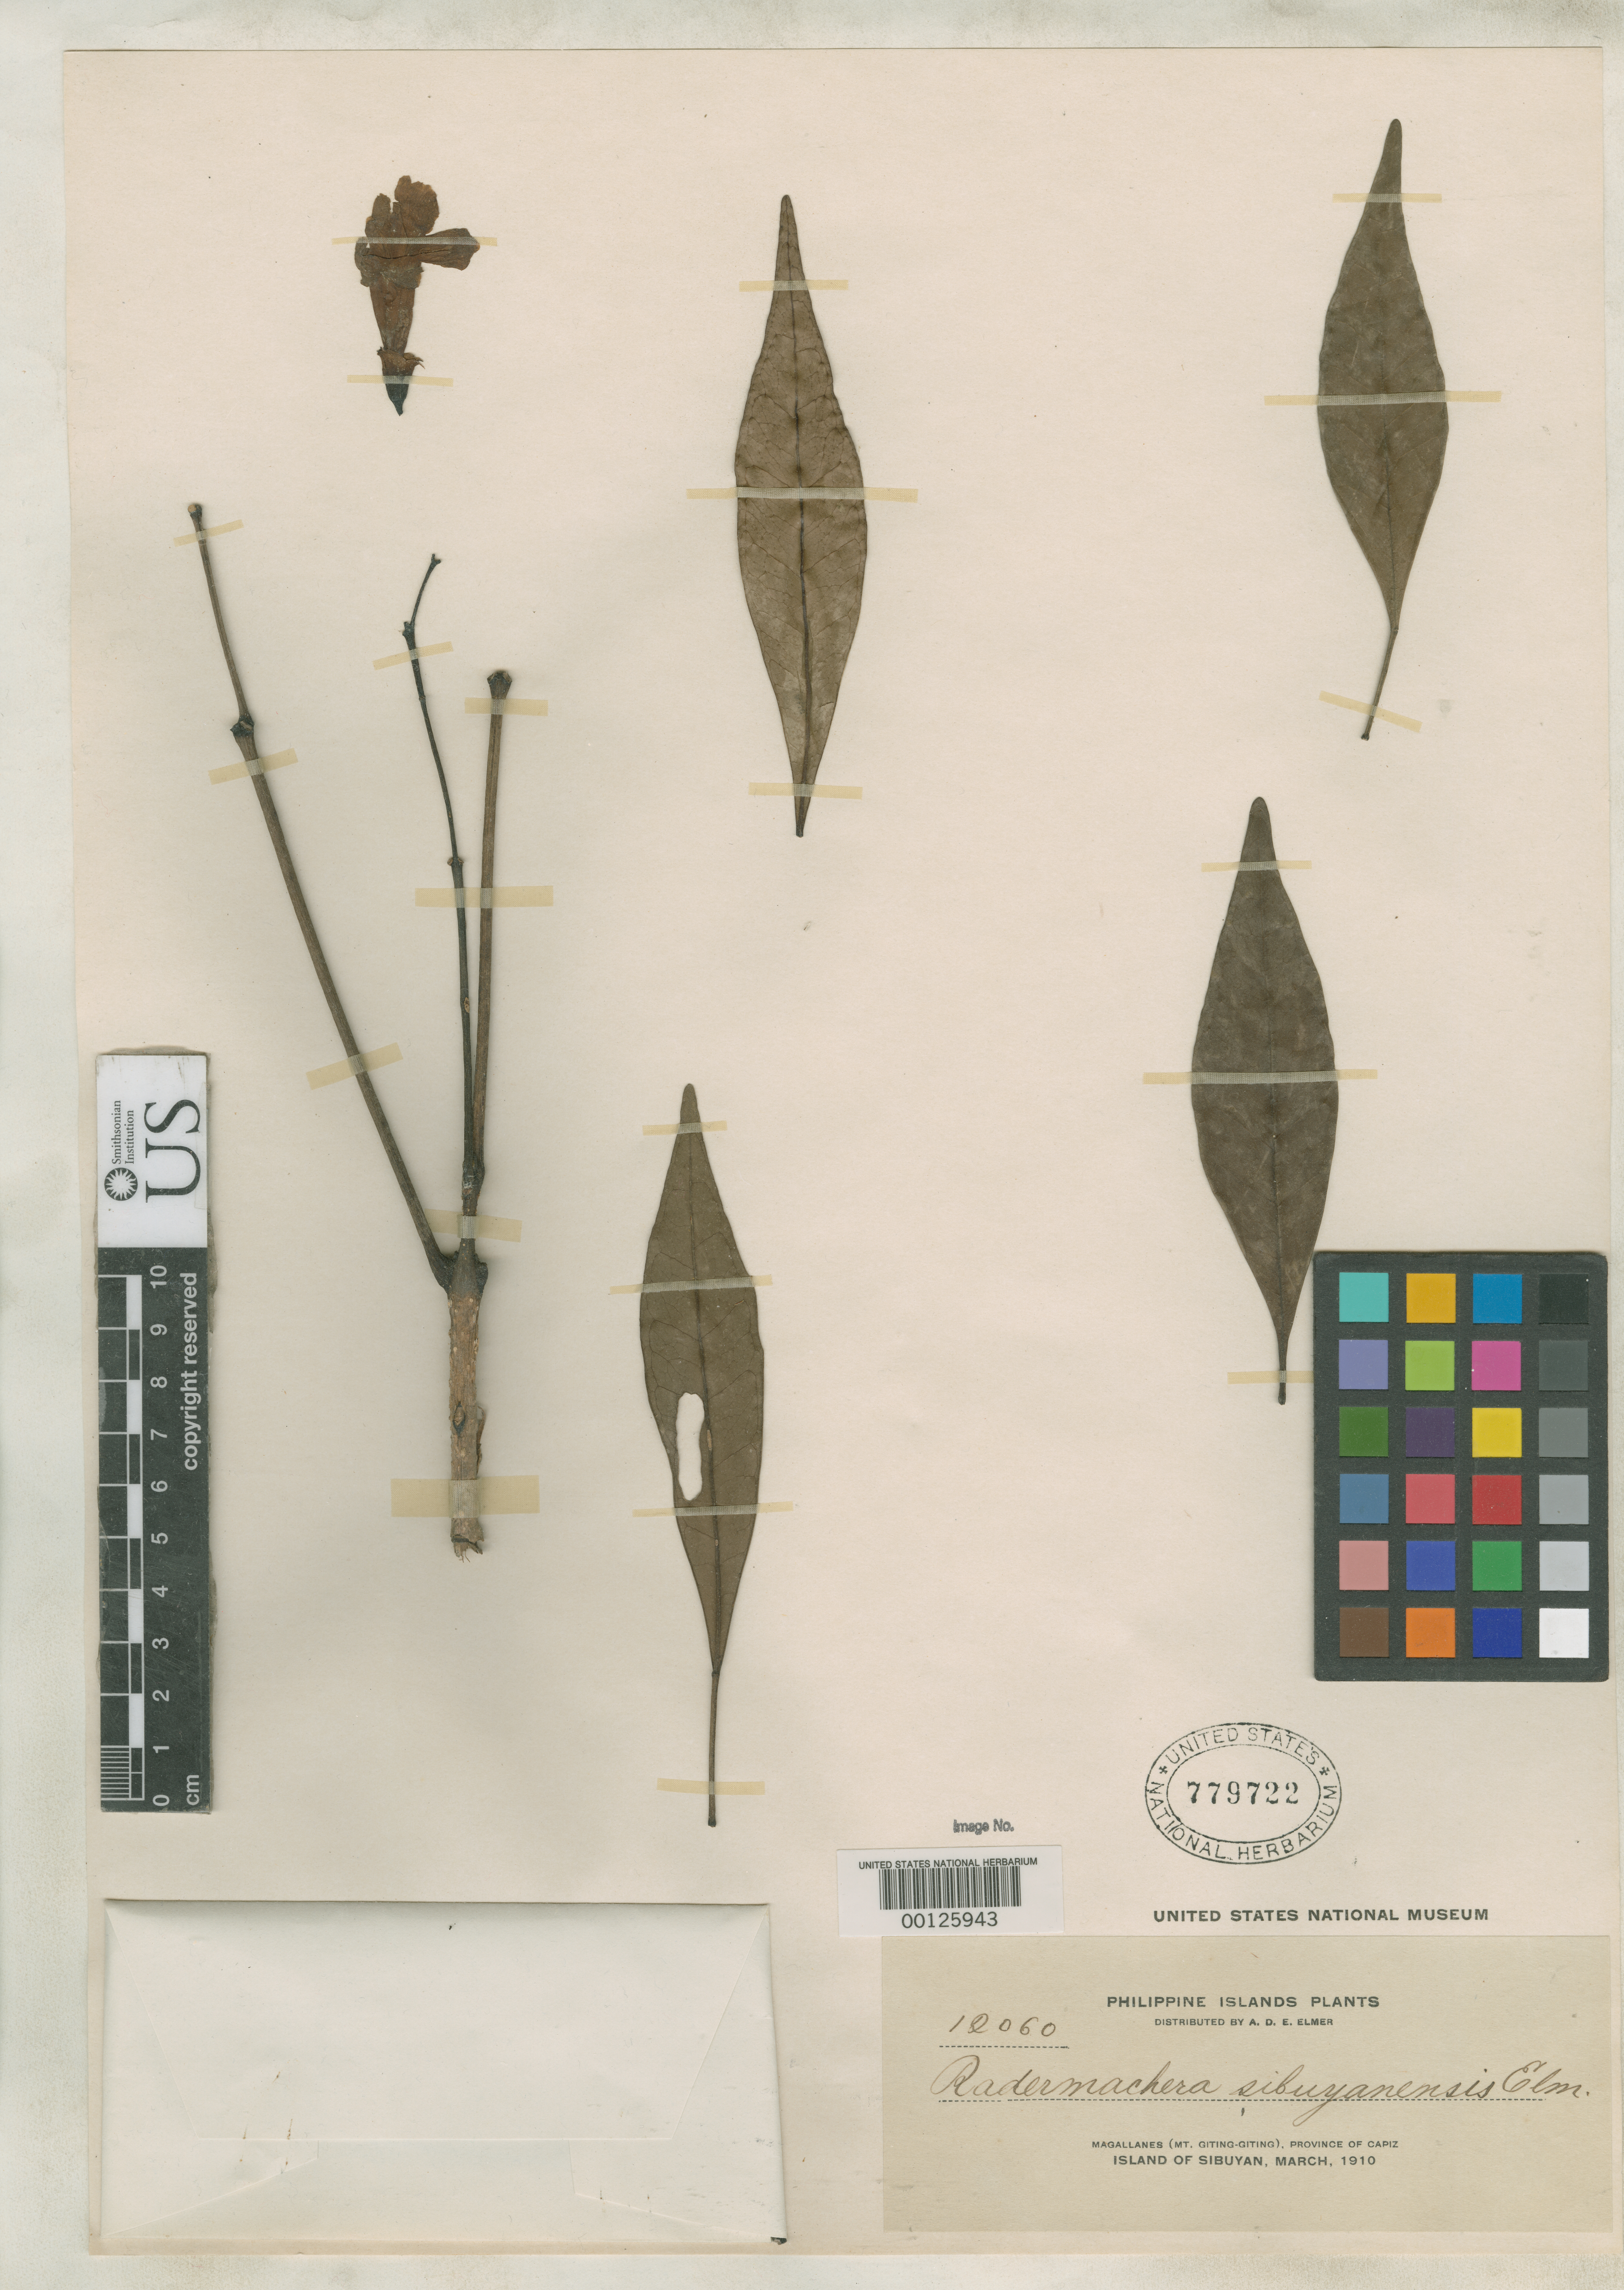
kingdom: Plantae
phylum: Tracheophyta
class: Magnoliopsida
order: Lamiales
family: Bignoniaceae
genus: Radermachera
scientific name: Radermachera sibuyanensis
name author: Elmer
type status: Isotype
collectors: A. D. E. Elmer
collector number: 12060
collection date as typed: Mar 1910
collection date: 1910-03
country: Philippines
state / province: Mimaropa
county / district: Romblon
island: Sibuyan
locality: Magallanes, Mt. Giting-Giting.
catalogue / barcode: US 779722